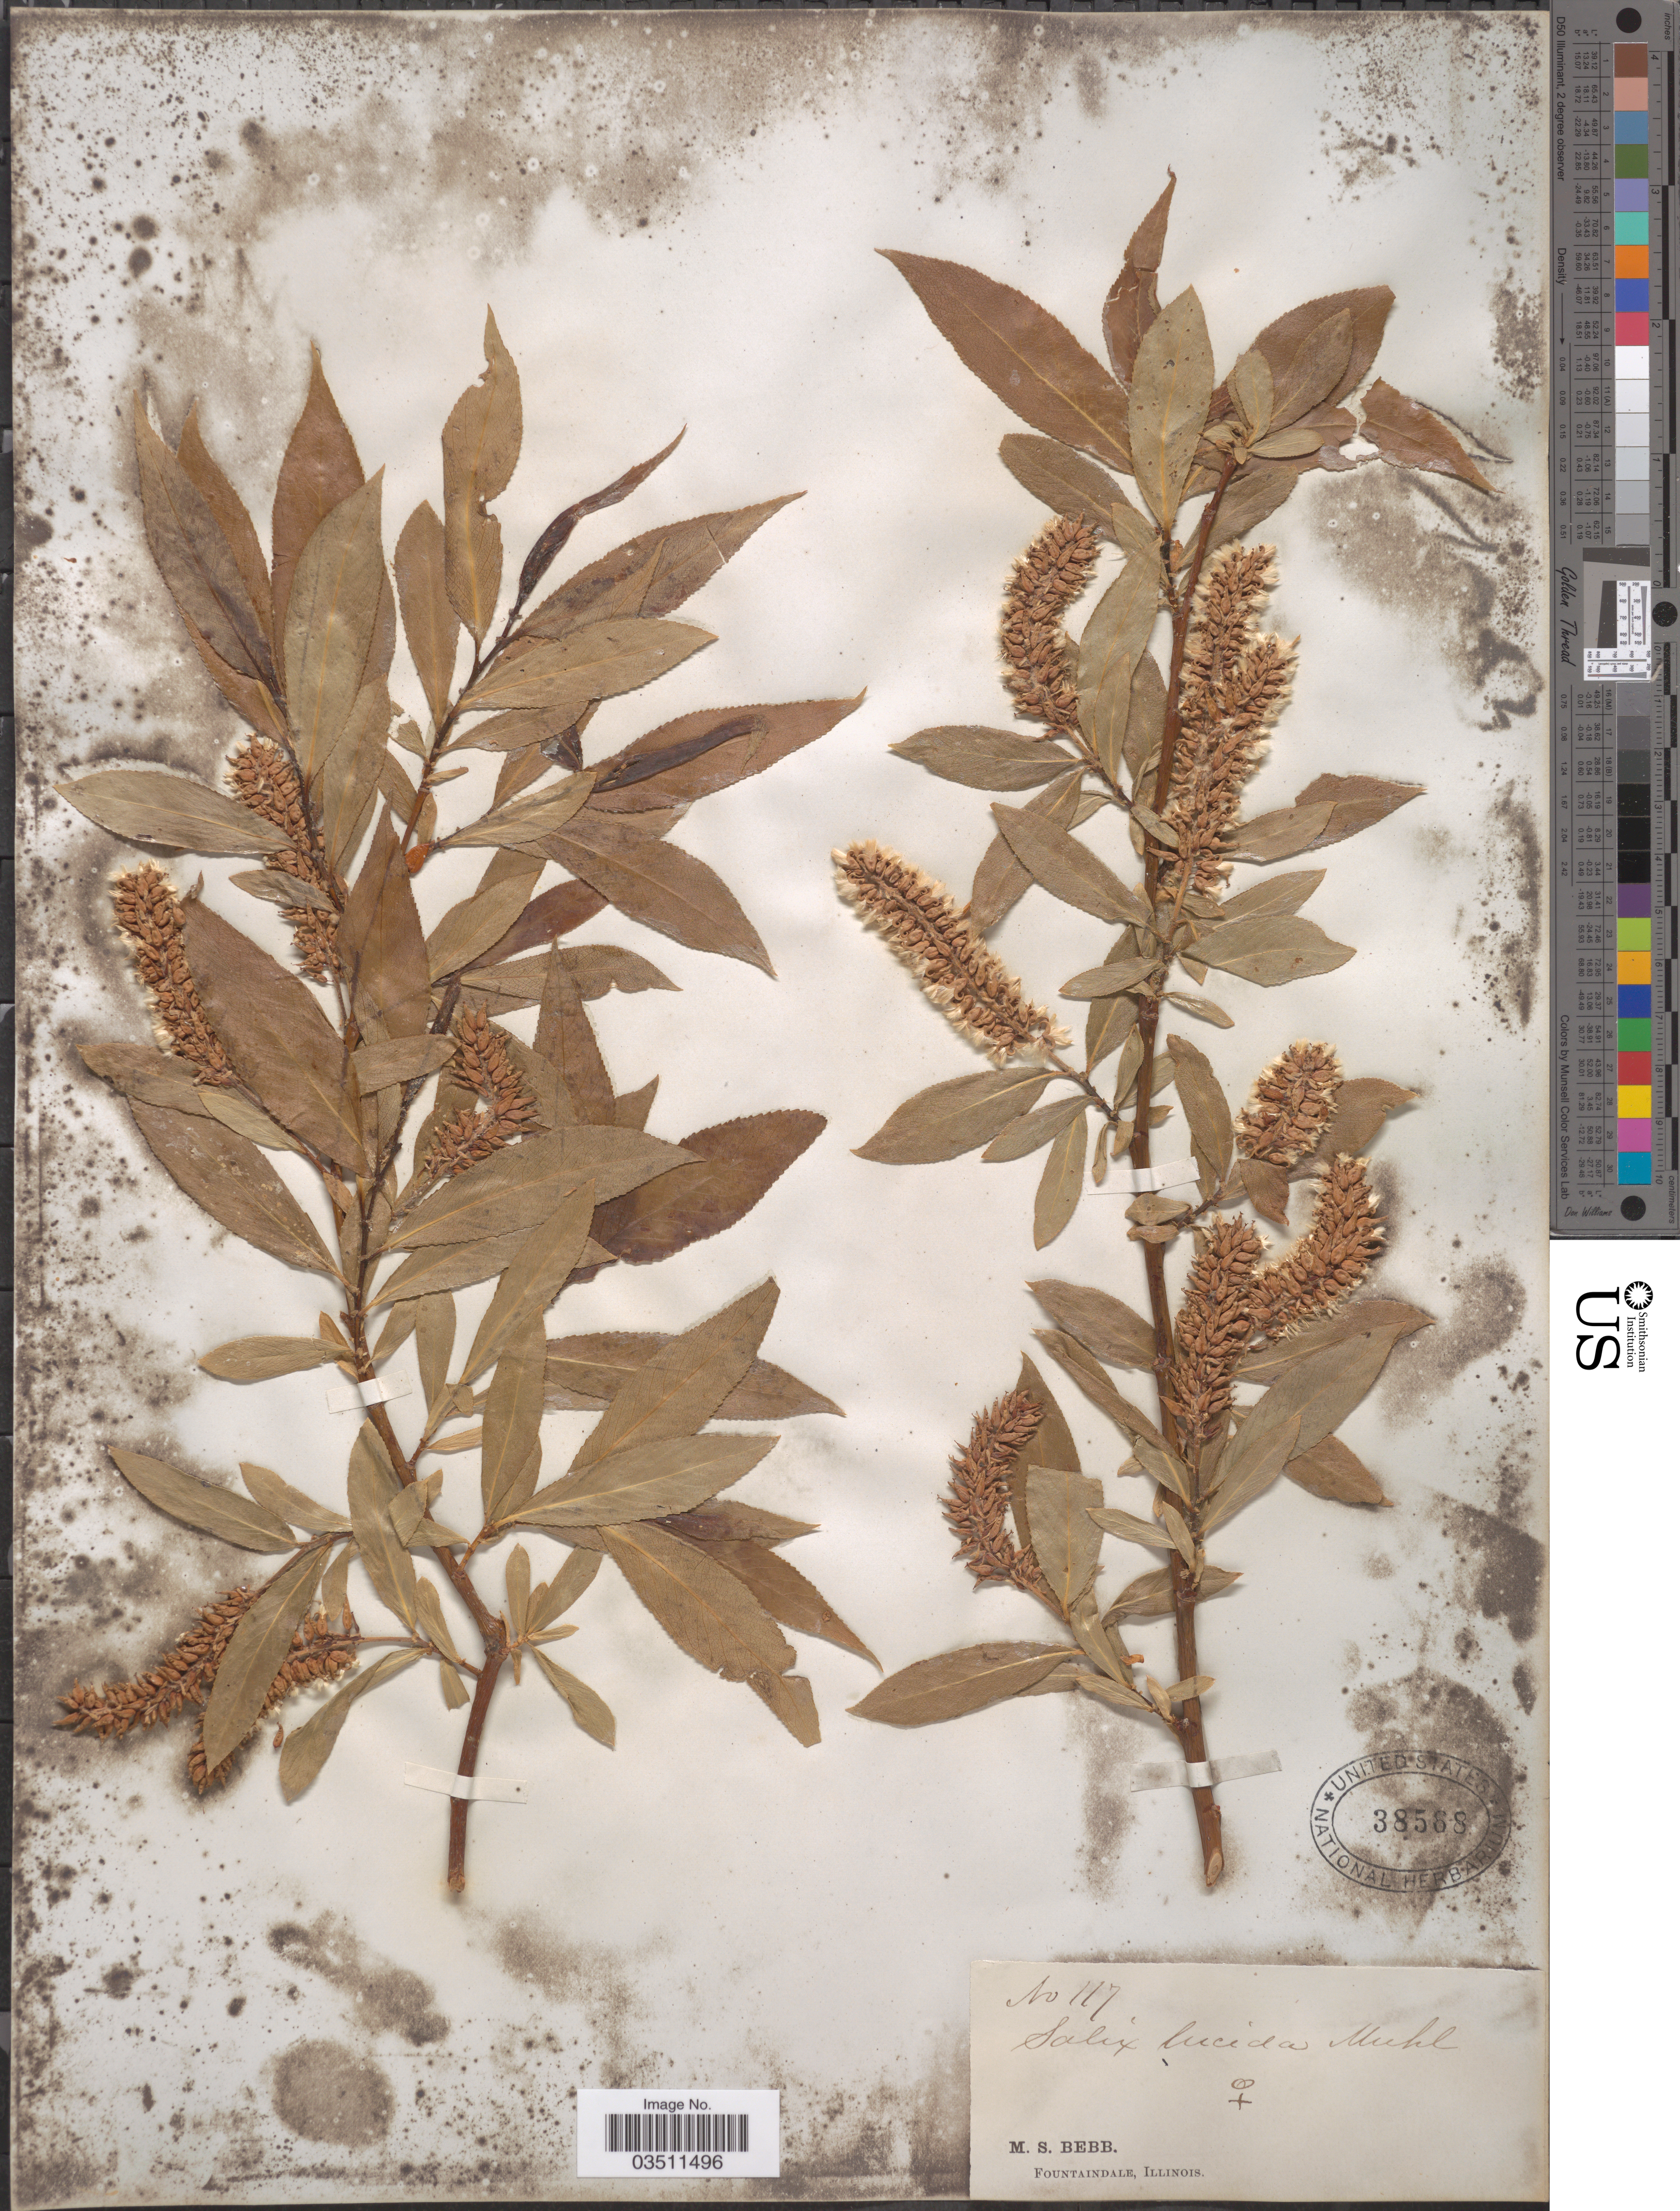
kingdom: Plantae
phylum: Tracheophyta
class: Magnoliopsida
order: Malpighiales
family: Salicaceae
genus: Salix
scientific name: Salix lucida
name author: Muhl.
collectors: M. Bebb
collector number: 117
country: United States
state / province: Illinois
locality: Fountaindale.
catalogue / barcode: US 38568